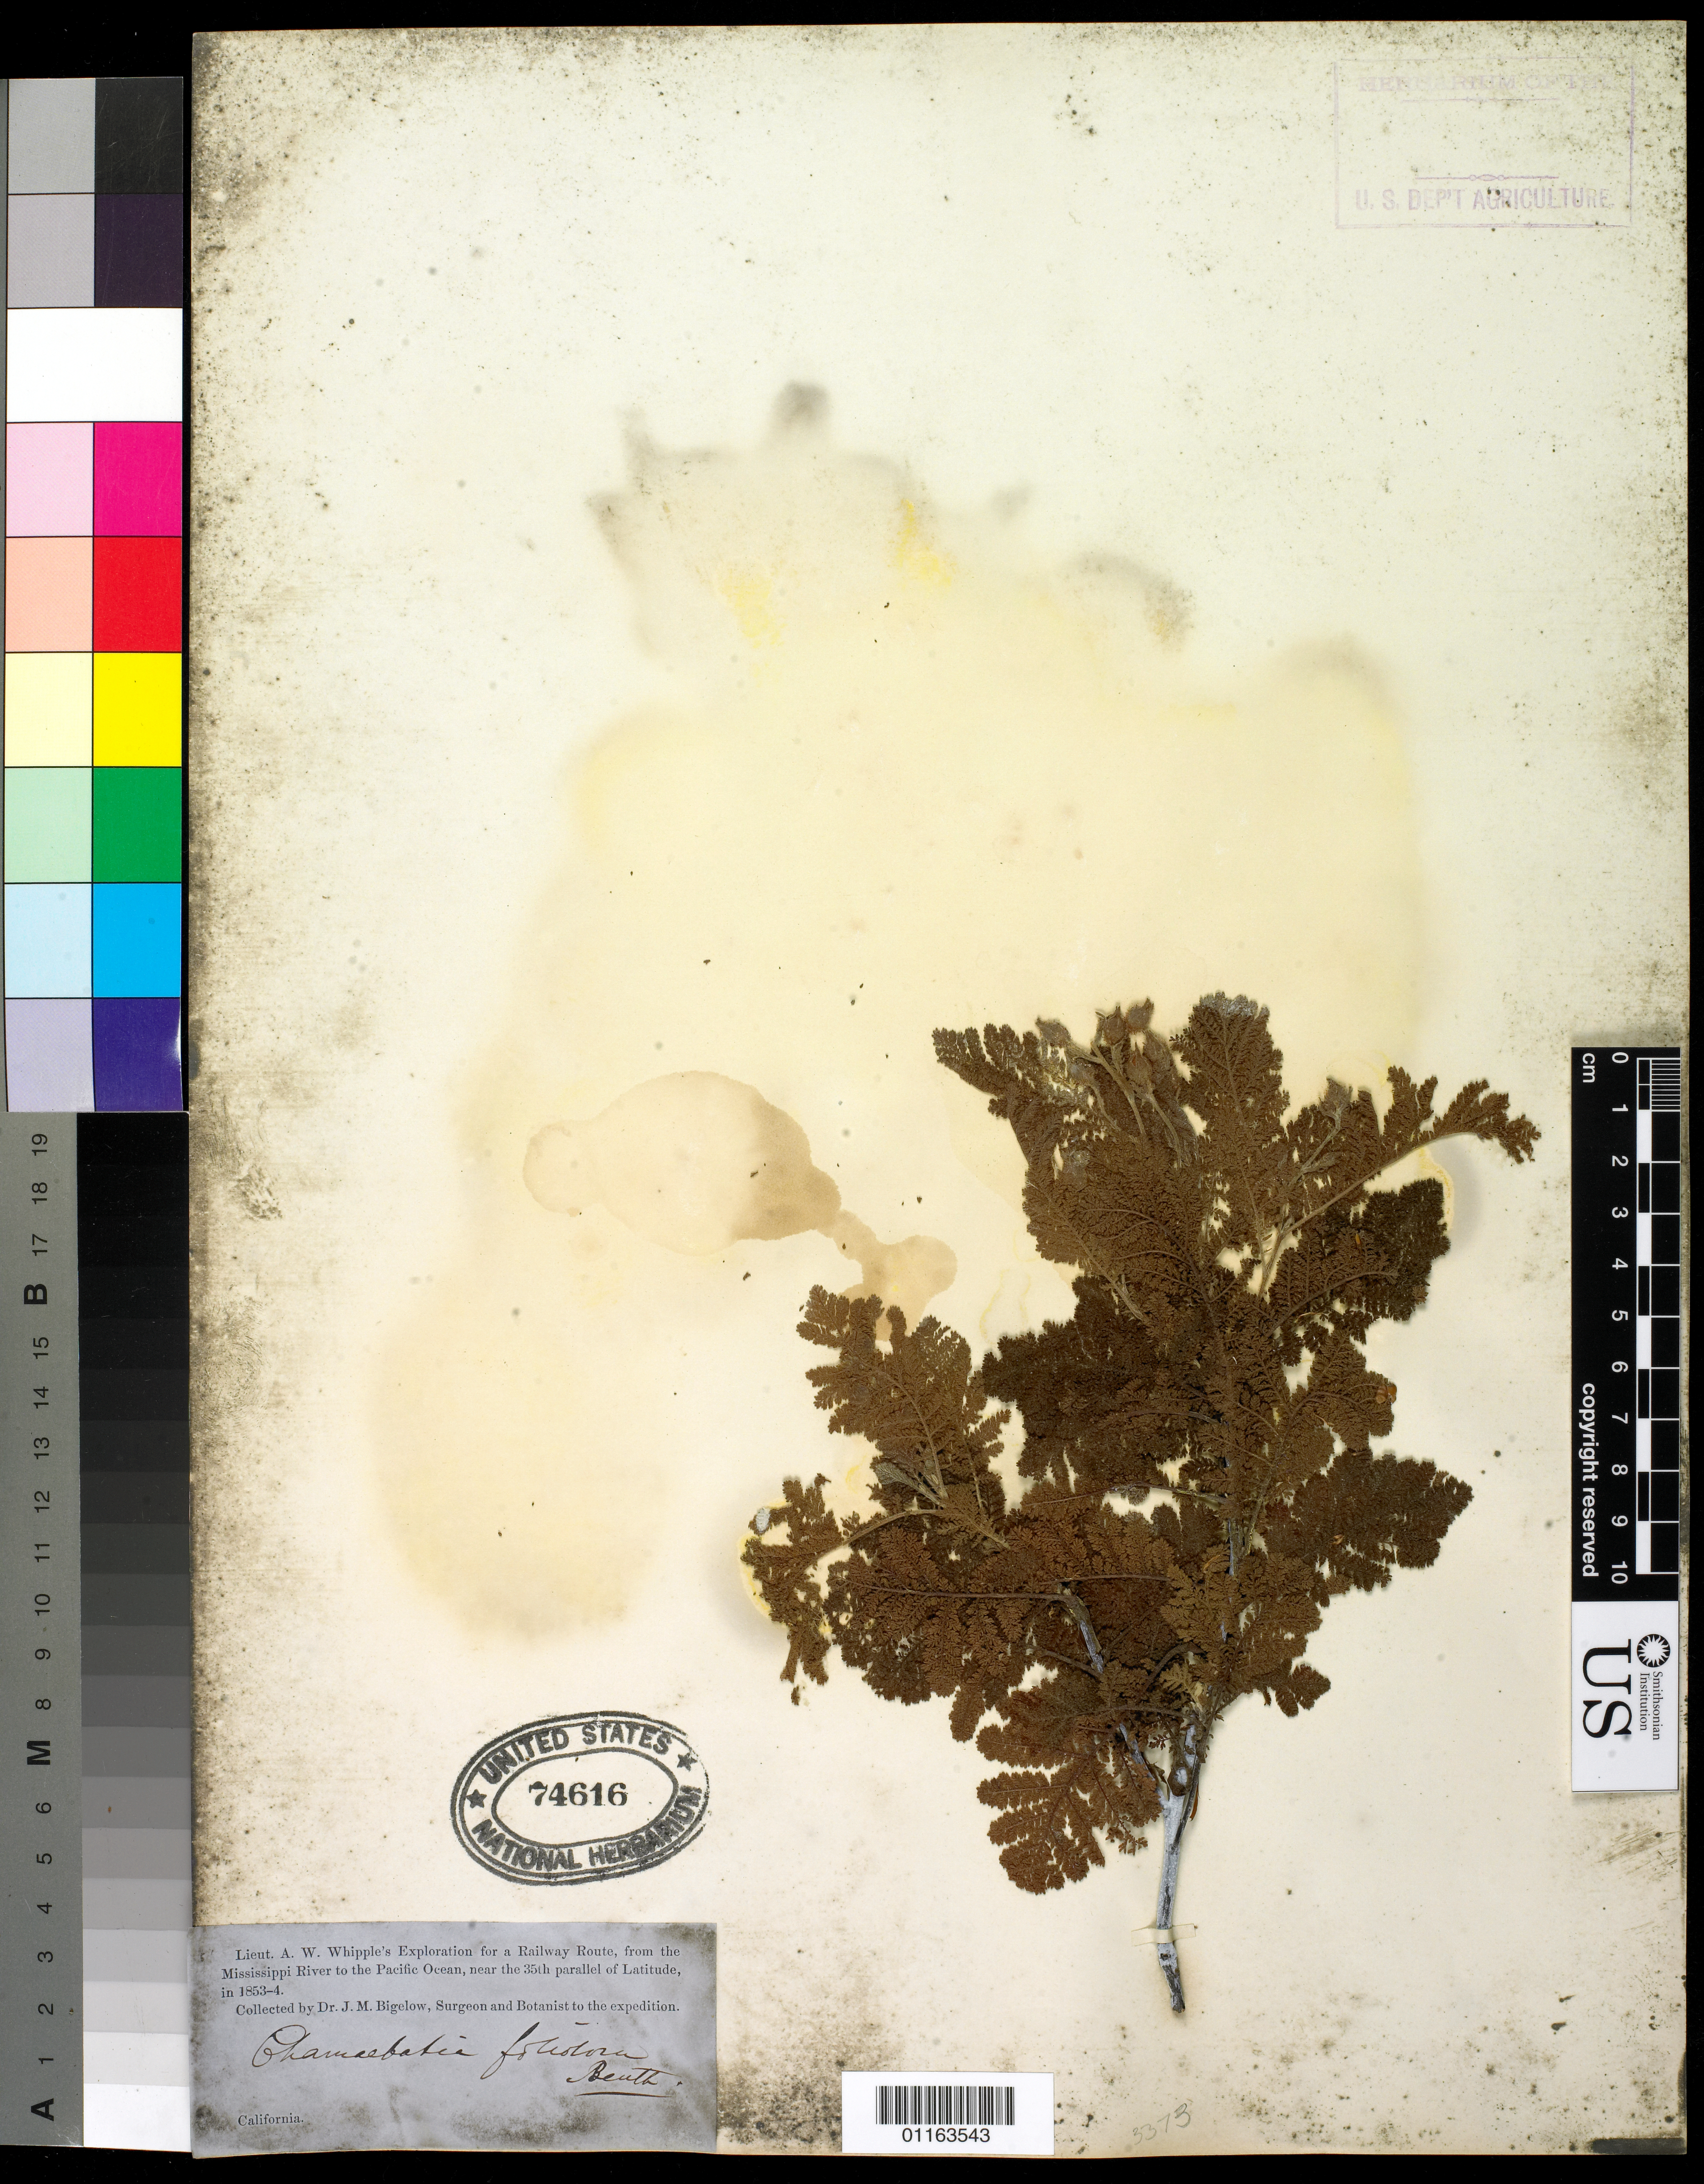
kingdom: Plantae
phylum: Tracheophyta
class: Magnoliopsida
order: Rosales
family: Rosaceae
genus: Chamaebatia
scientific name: Chamaebatia foliolosa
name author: Benth.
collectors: J. M. Bigelow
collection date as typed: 1853 to -- --- 1854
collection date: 1853/1854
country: United States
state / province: California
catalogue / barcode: US 74616